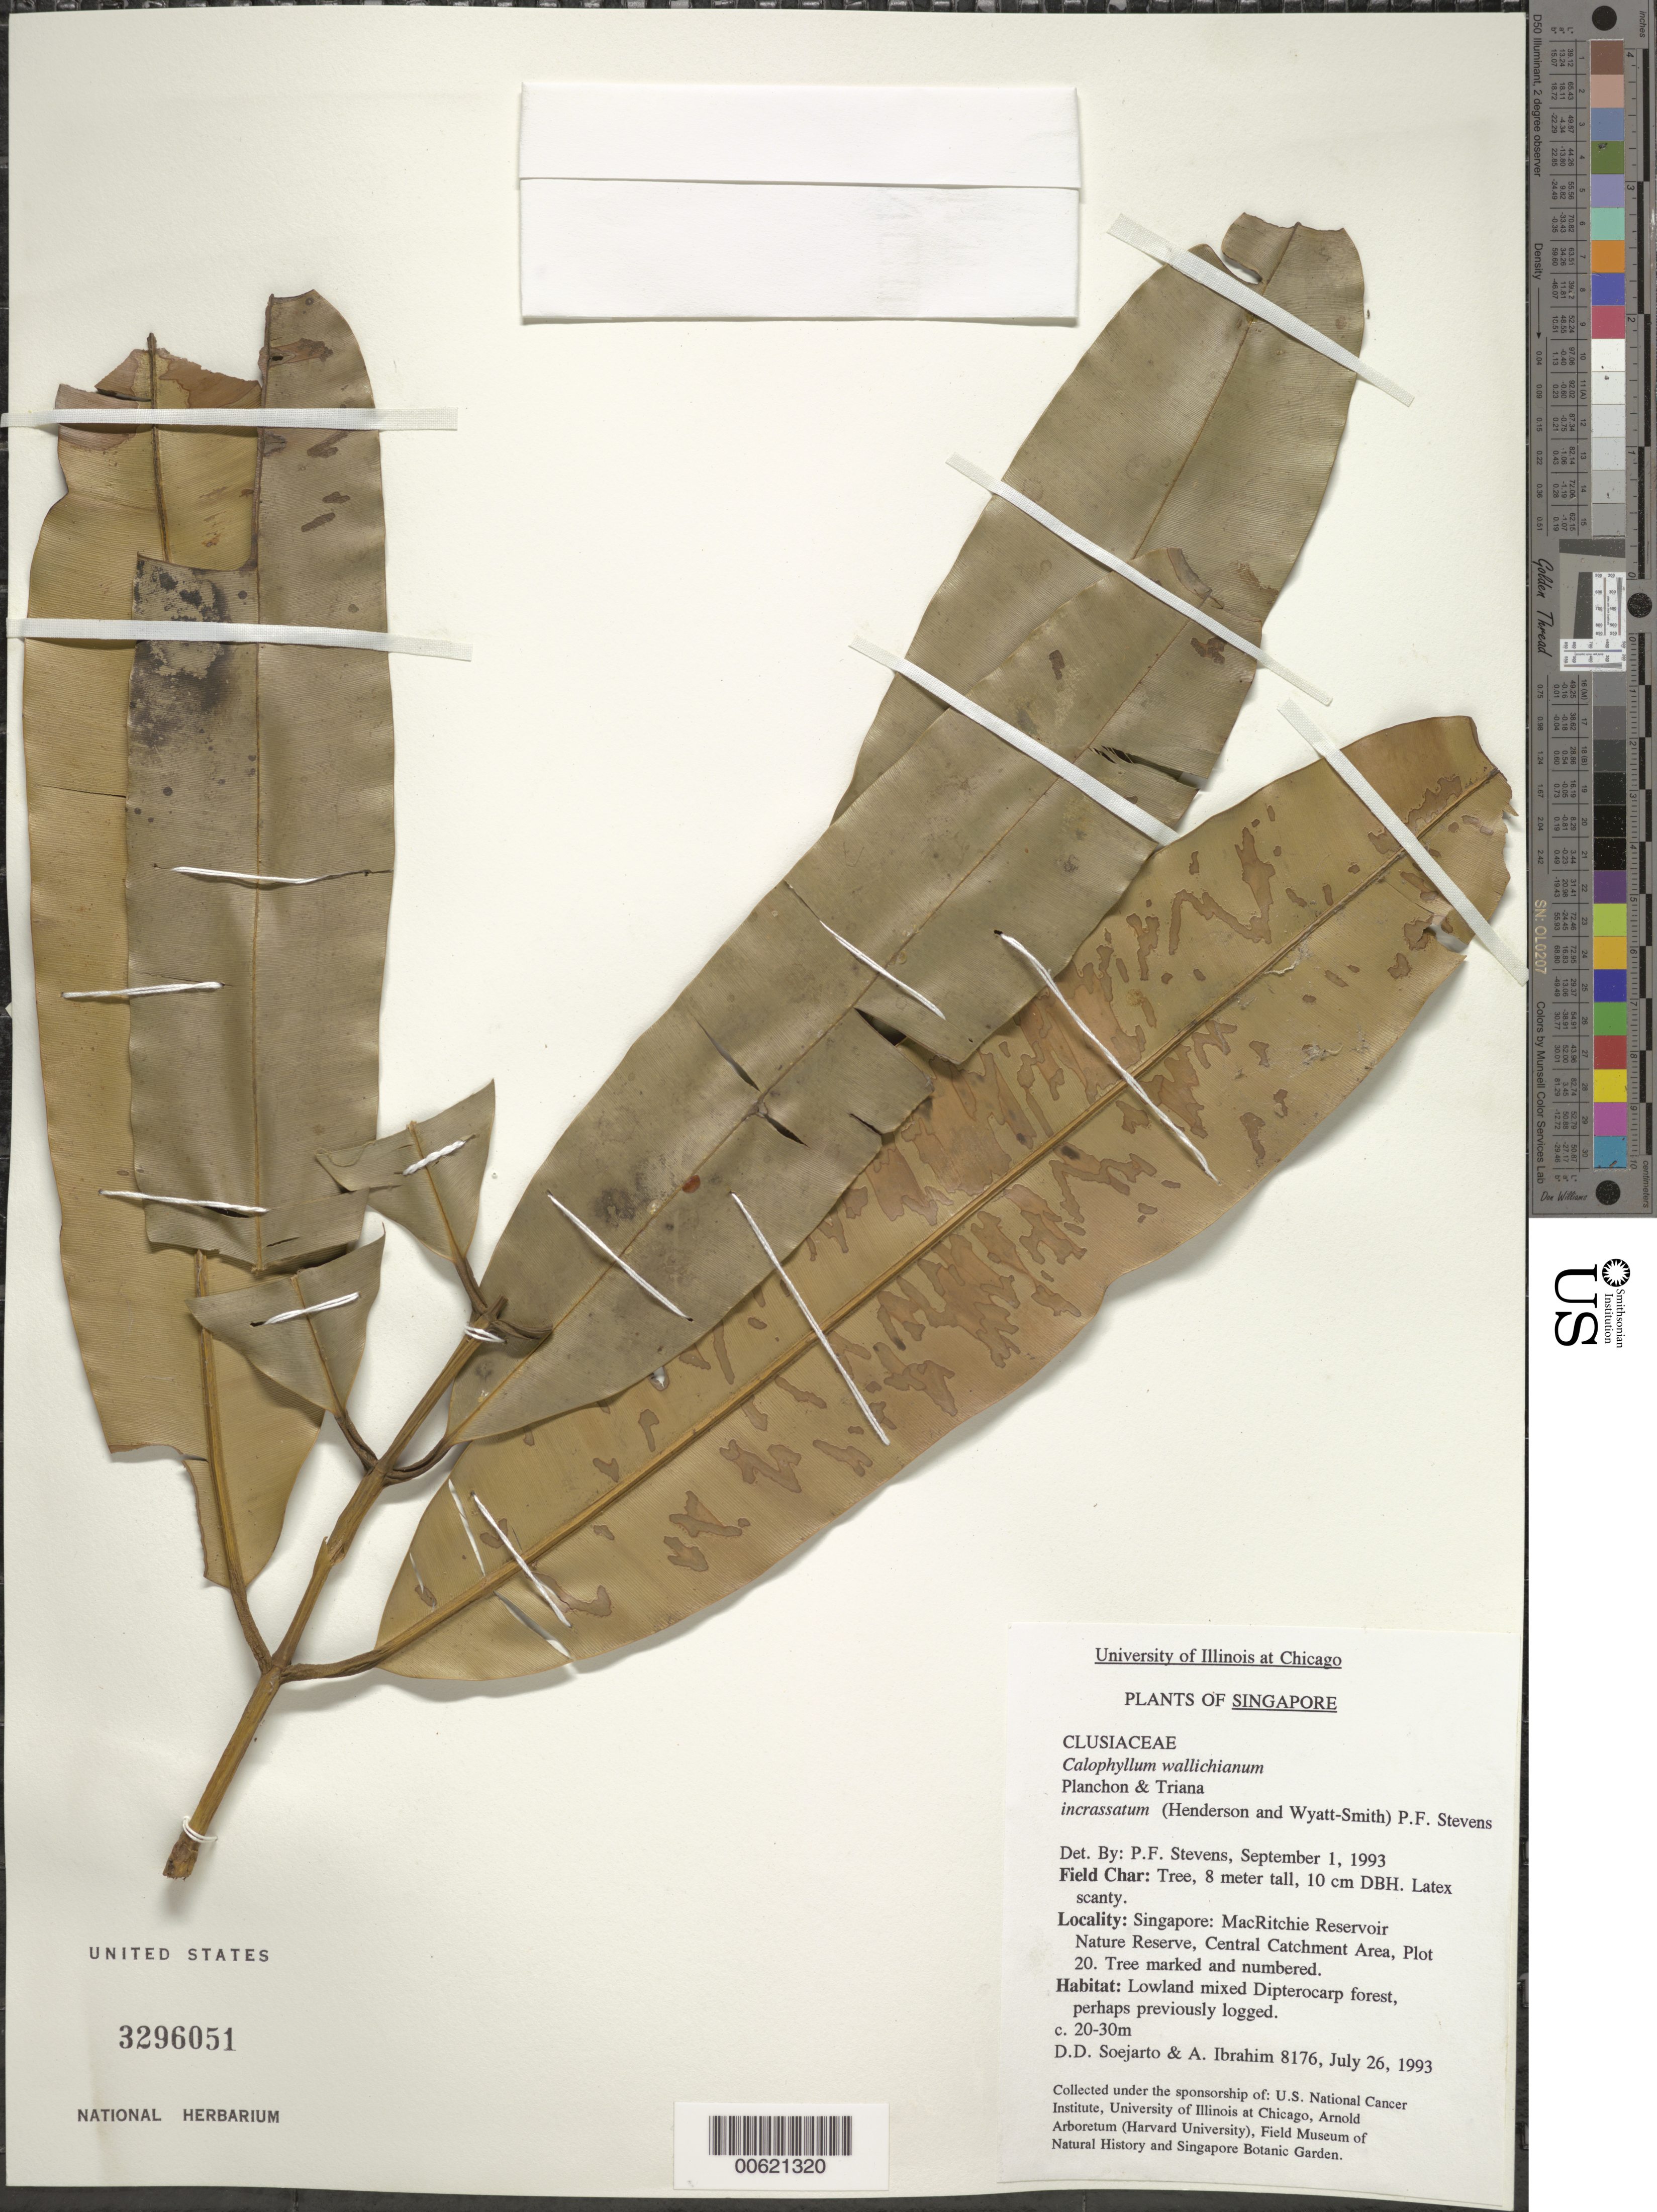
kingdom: Plantae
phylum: Tracheophyta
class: Magnoliopsida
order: Malpighiales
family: Calophyllaceae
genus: Calophyllum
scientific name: Calophyllum wallichianum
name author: Planch. & Triana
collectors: A. Ibrahim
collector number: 8176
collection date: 1993-07-26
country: Singapore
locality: MacRitchie Reservoir Nature Reserve, Central Catchment area, Plot 20.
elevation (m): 20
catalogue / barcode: US 3296051